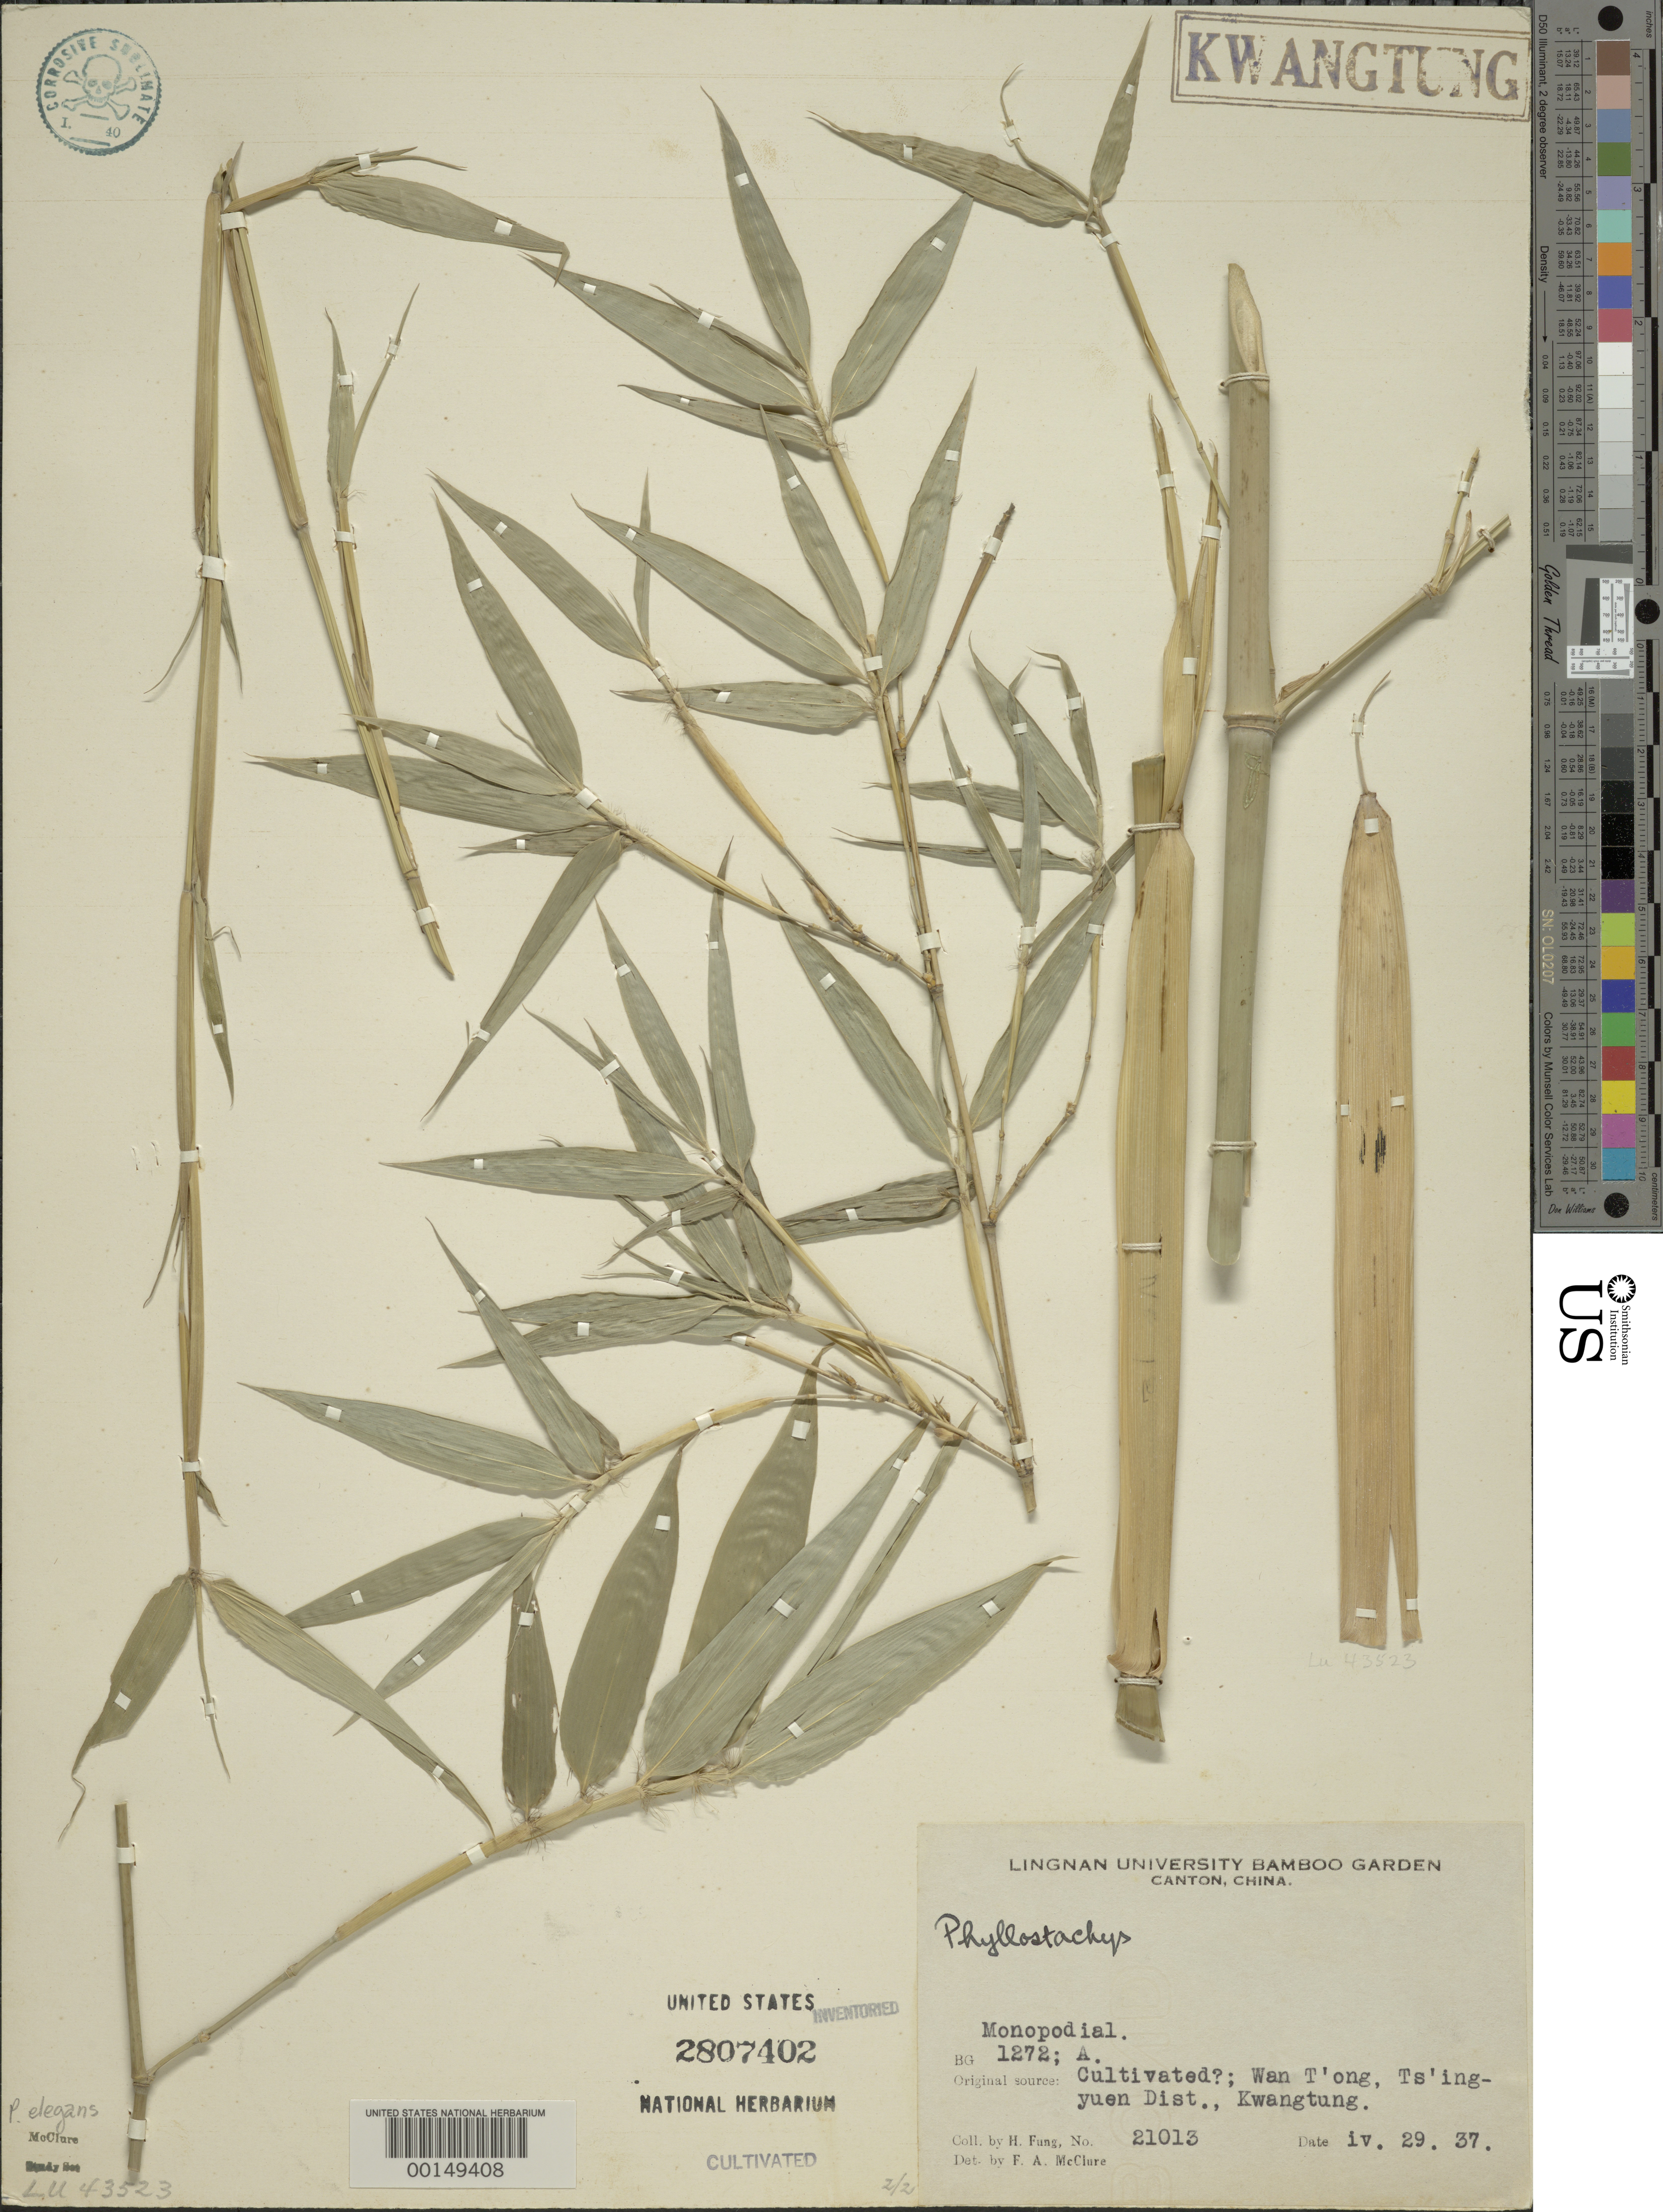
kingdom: Plantae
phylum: Tracheophyta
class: Liliopsida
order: Poales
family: Poaceae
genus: Phyllostachys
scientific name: Phyllostachys elegans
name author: McClure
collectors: H. L. Fung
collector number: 21013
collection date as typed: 29 Apr 1937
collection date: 1937-04-29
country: China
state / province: Guangdong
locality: Canton, lingnan univ. bg.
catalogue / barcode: US 2807402